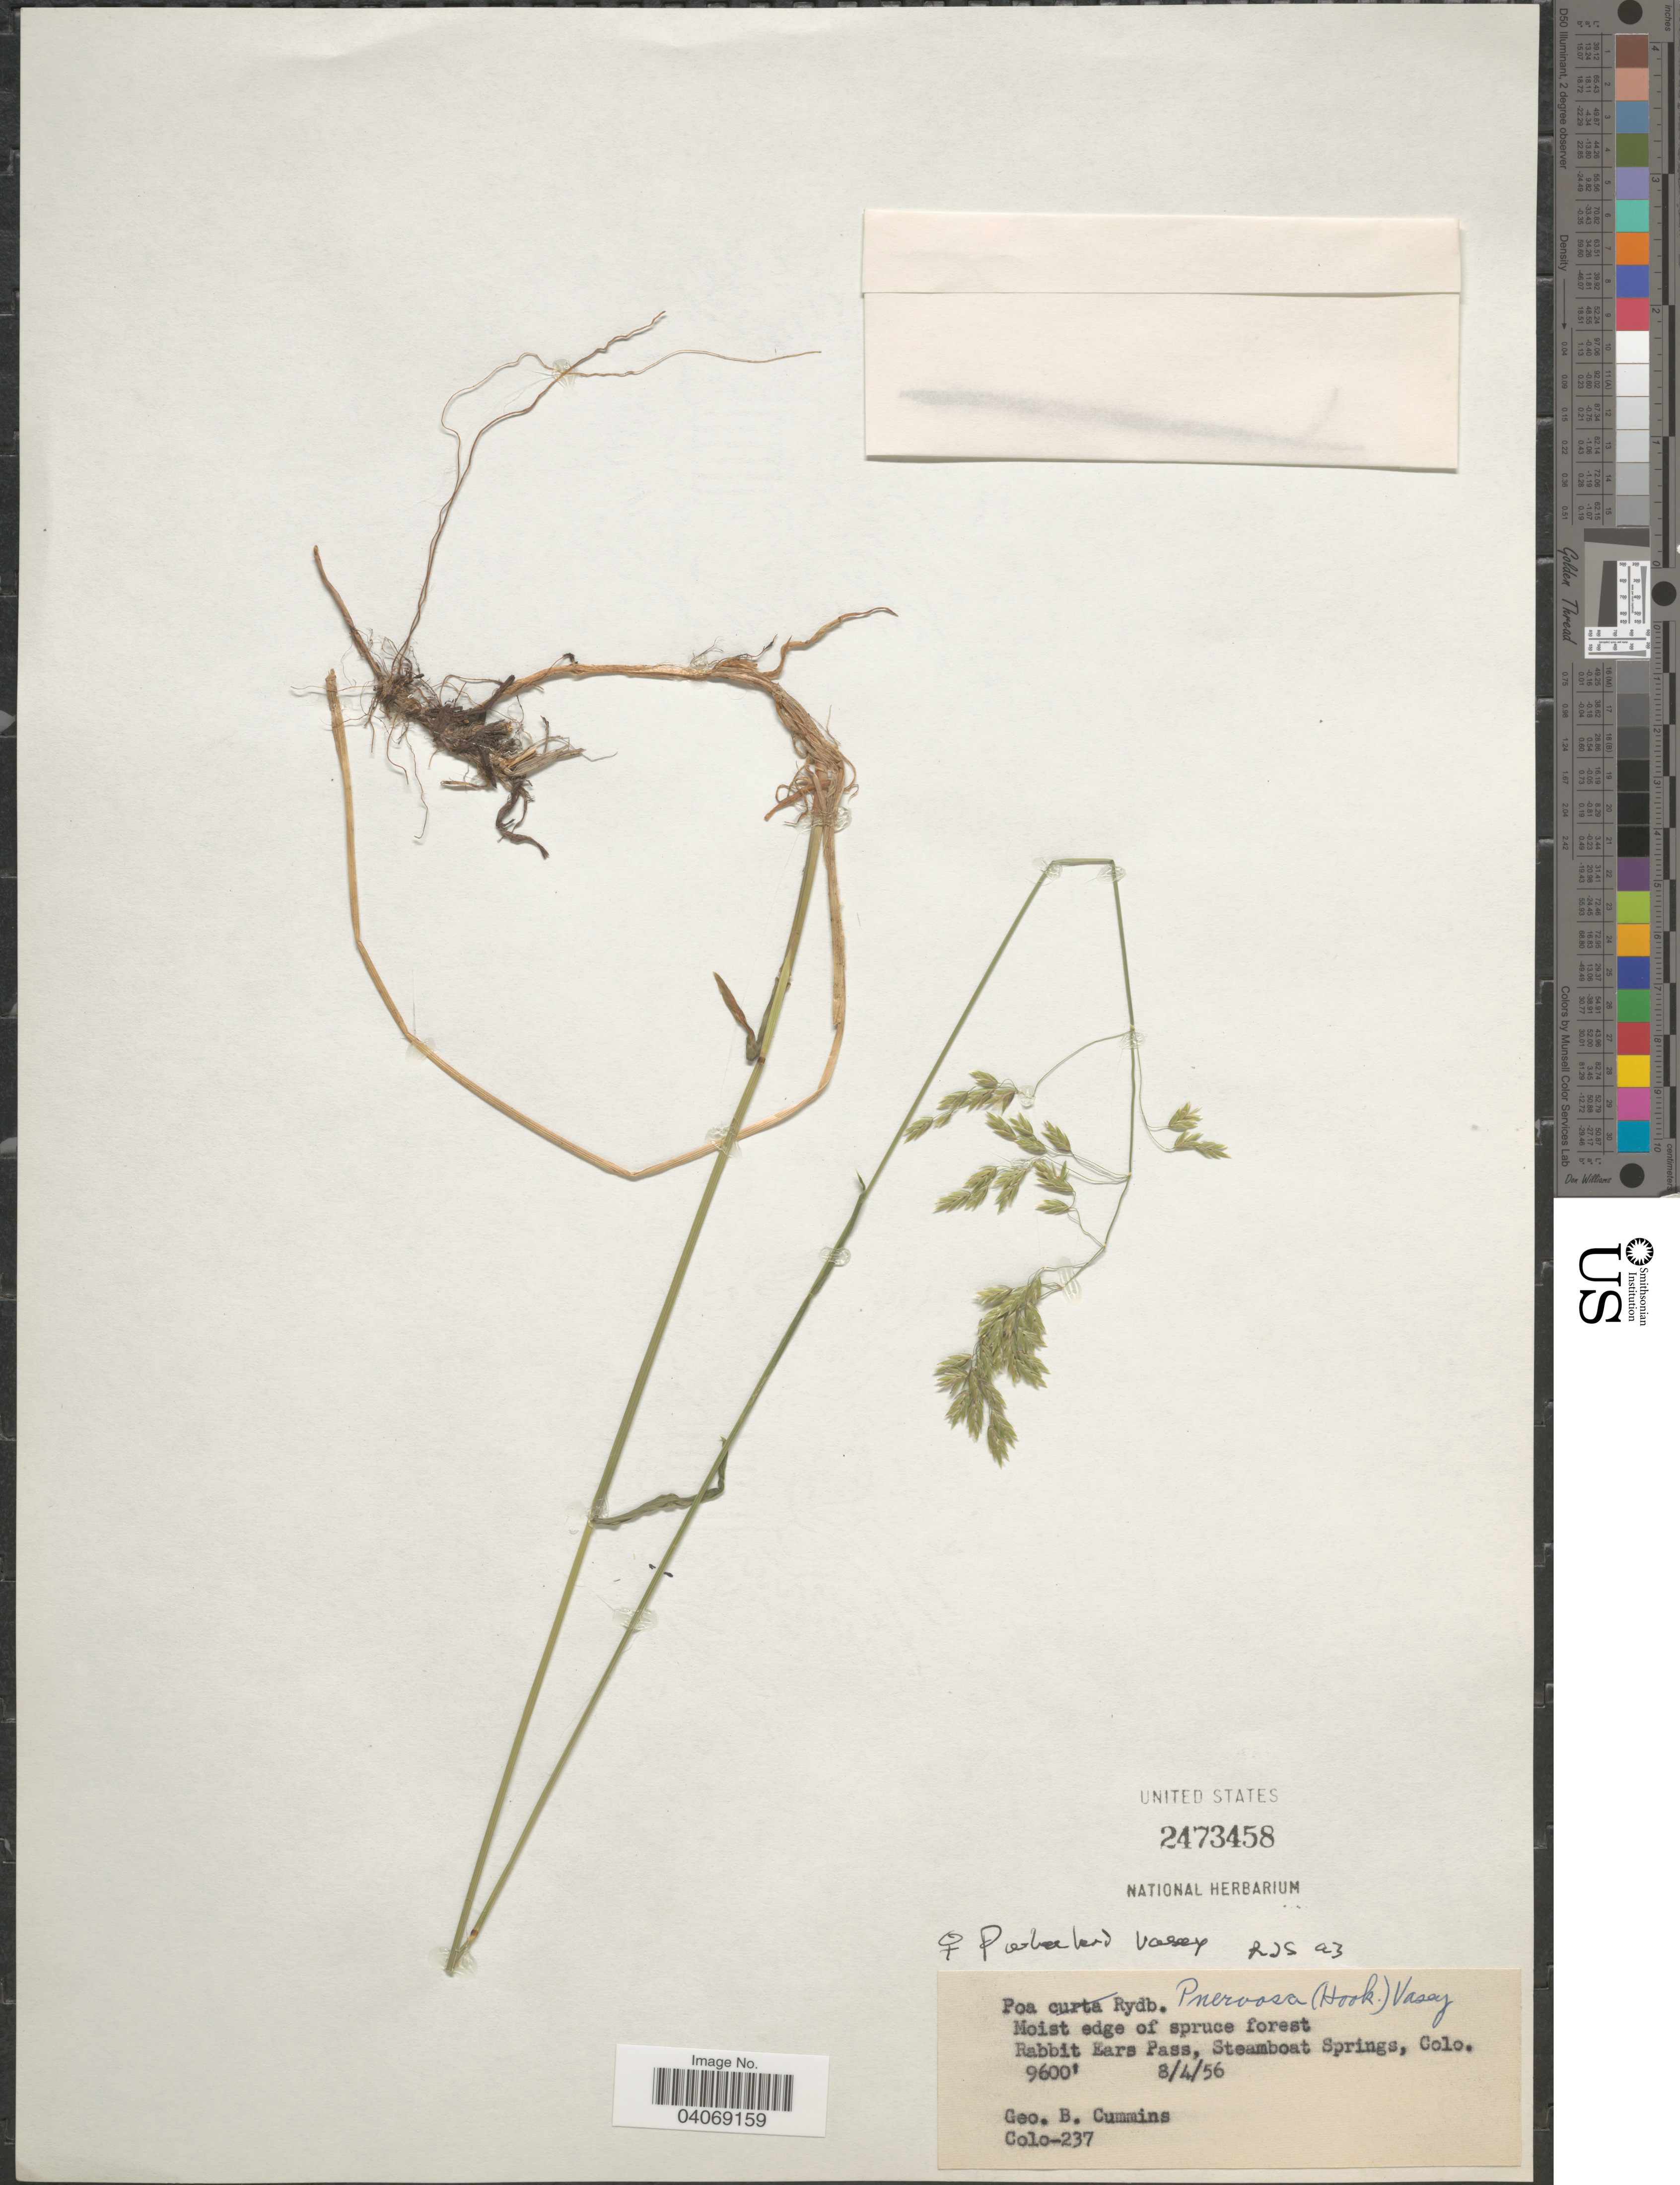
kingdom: Plantae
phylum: Tracheophyta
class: Liliopsida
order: Poales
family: Poaceae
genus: Poa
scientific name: Poa wheeleri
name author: Vasey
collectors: G. Cummins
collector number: Colo-237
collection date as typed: Transcribed d/m/y: 4/8/56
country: United States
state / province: Colorado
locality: Moist edge of spruce forest. Rabbit Ears Pass, Steamboat Springs.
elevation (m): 2926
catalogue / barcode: US 2473458